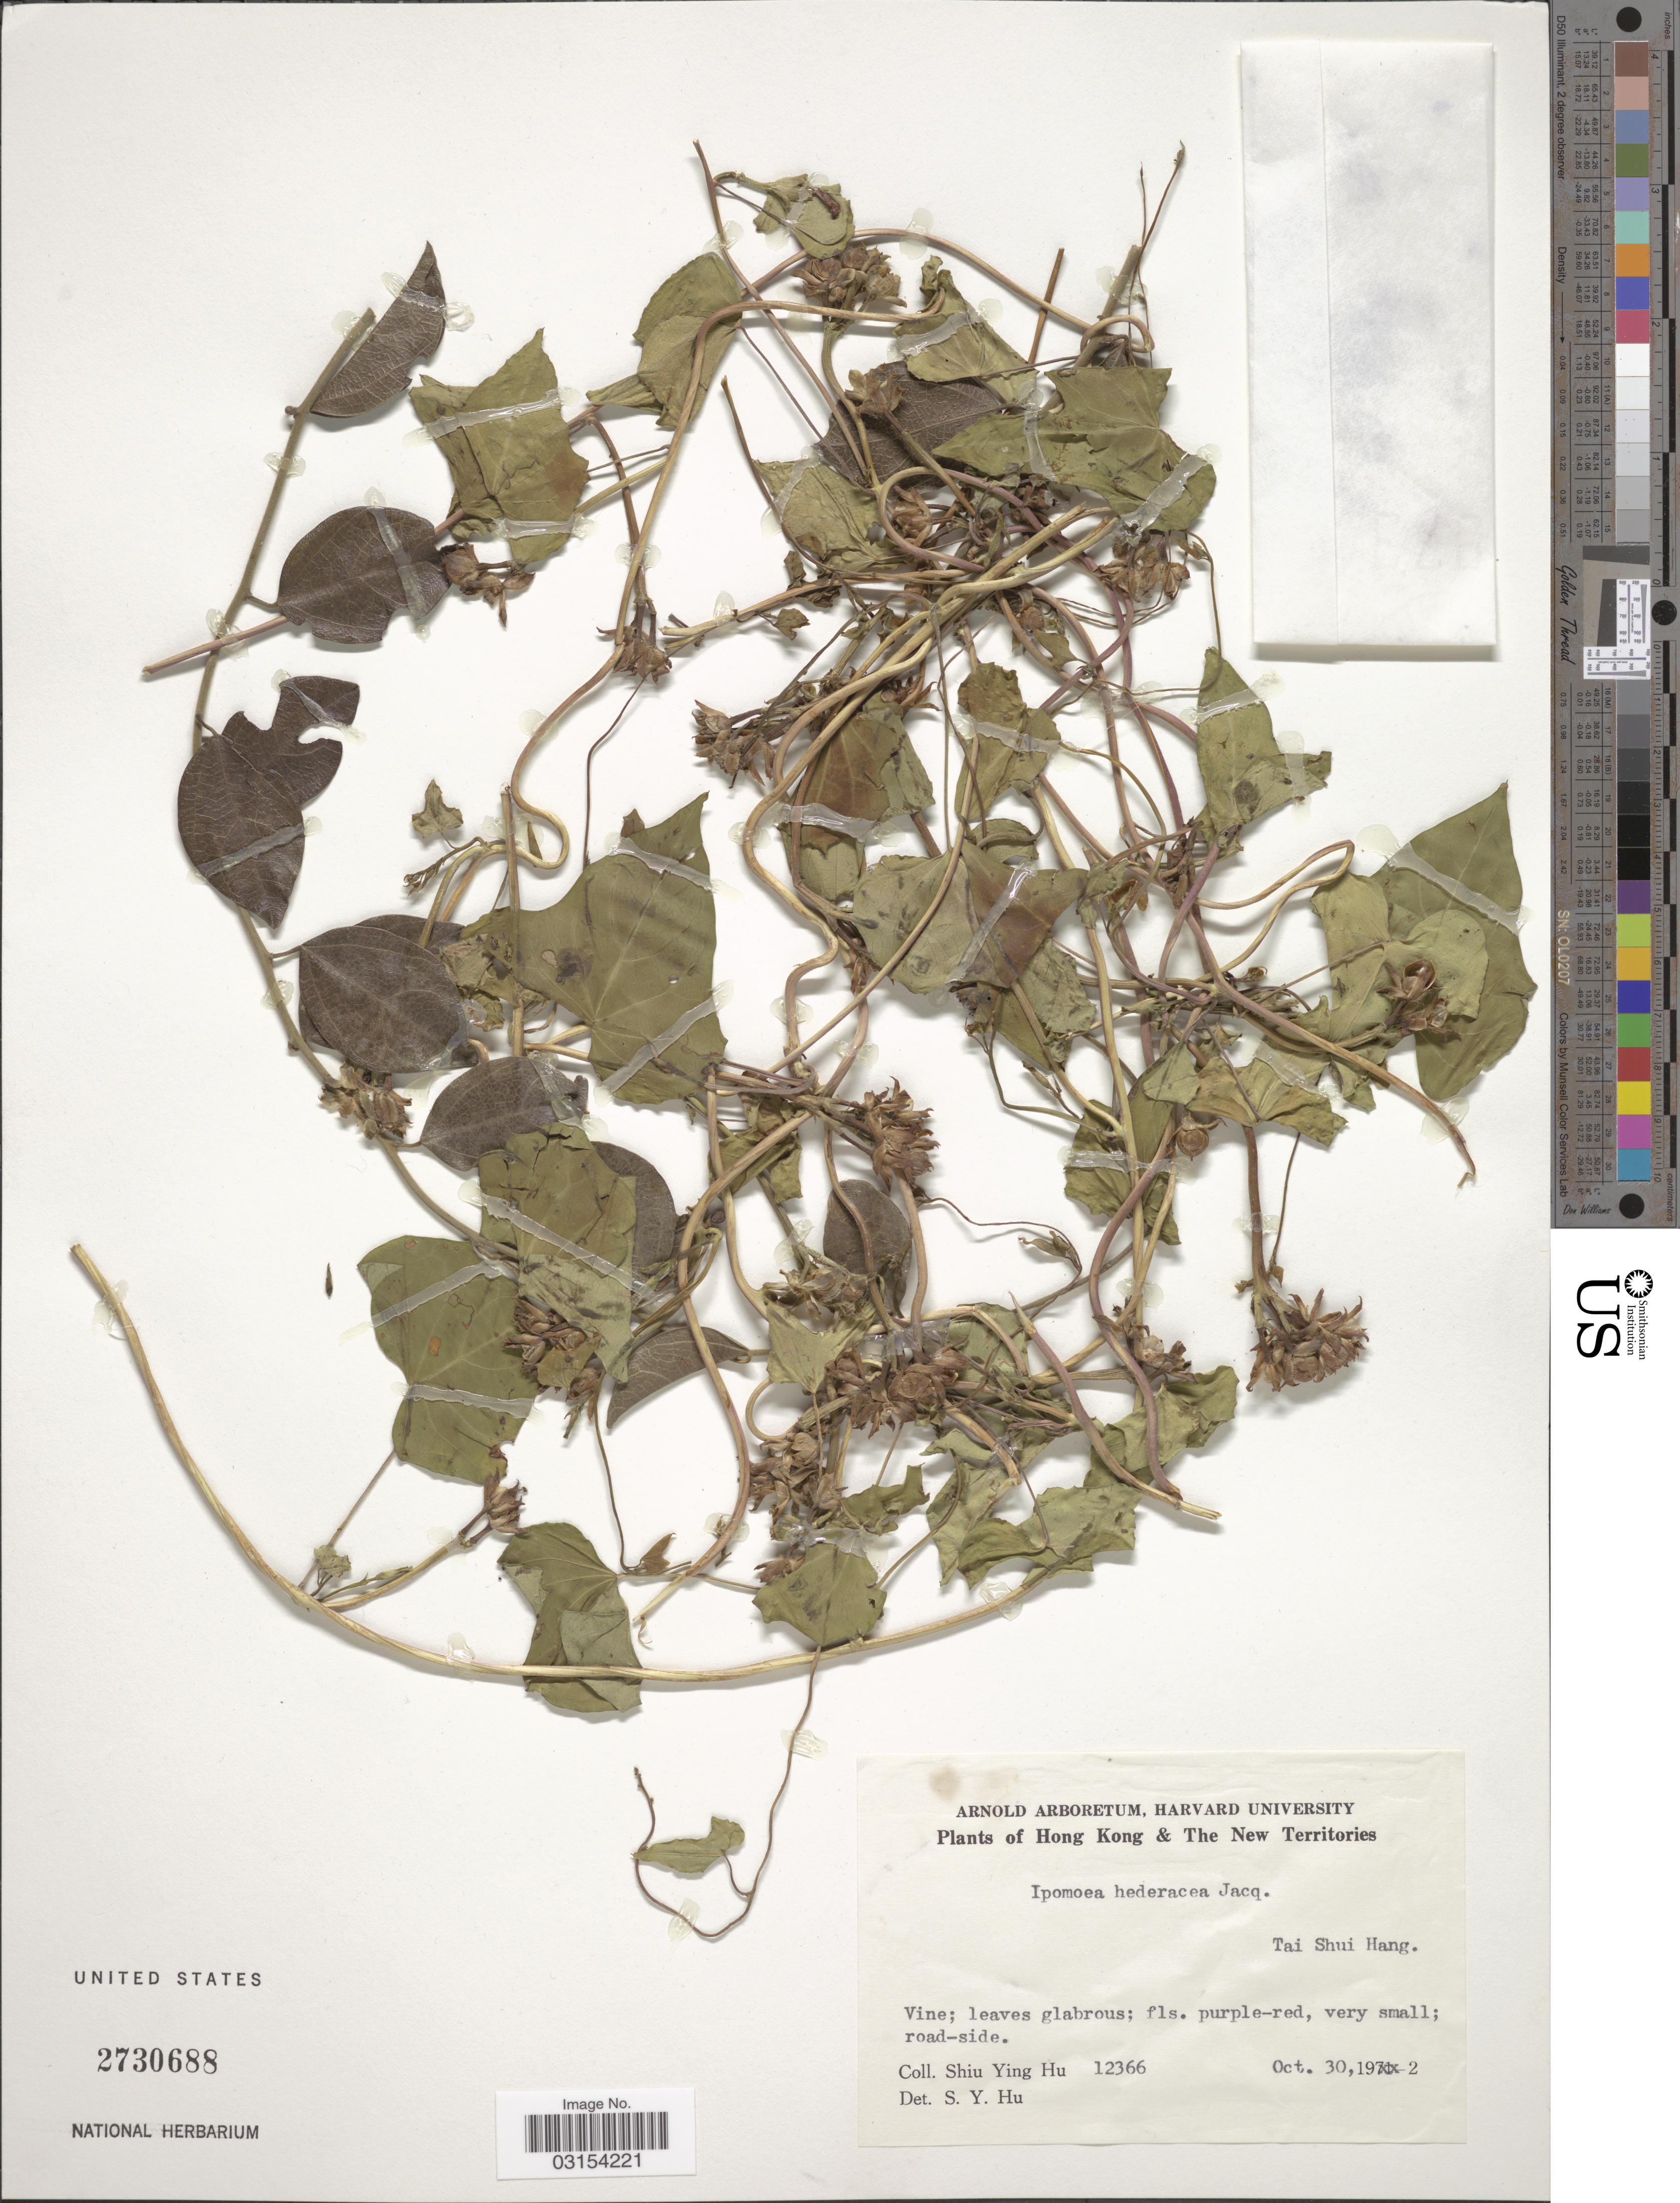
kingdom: Plantae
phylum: Tracheophyta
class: Magnoliopsida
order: Solanales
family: Convolvulaceae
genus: Ipomoea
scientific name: Ipomoea triloba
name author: L.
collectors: S. Y. Hu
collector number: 12366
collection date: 1972-10-30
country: China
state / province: Hong Kong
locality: Hong Kong & The New Territories, Tai Shui Hang.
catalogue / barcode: US 2730688